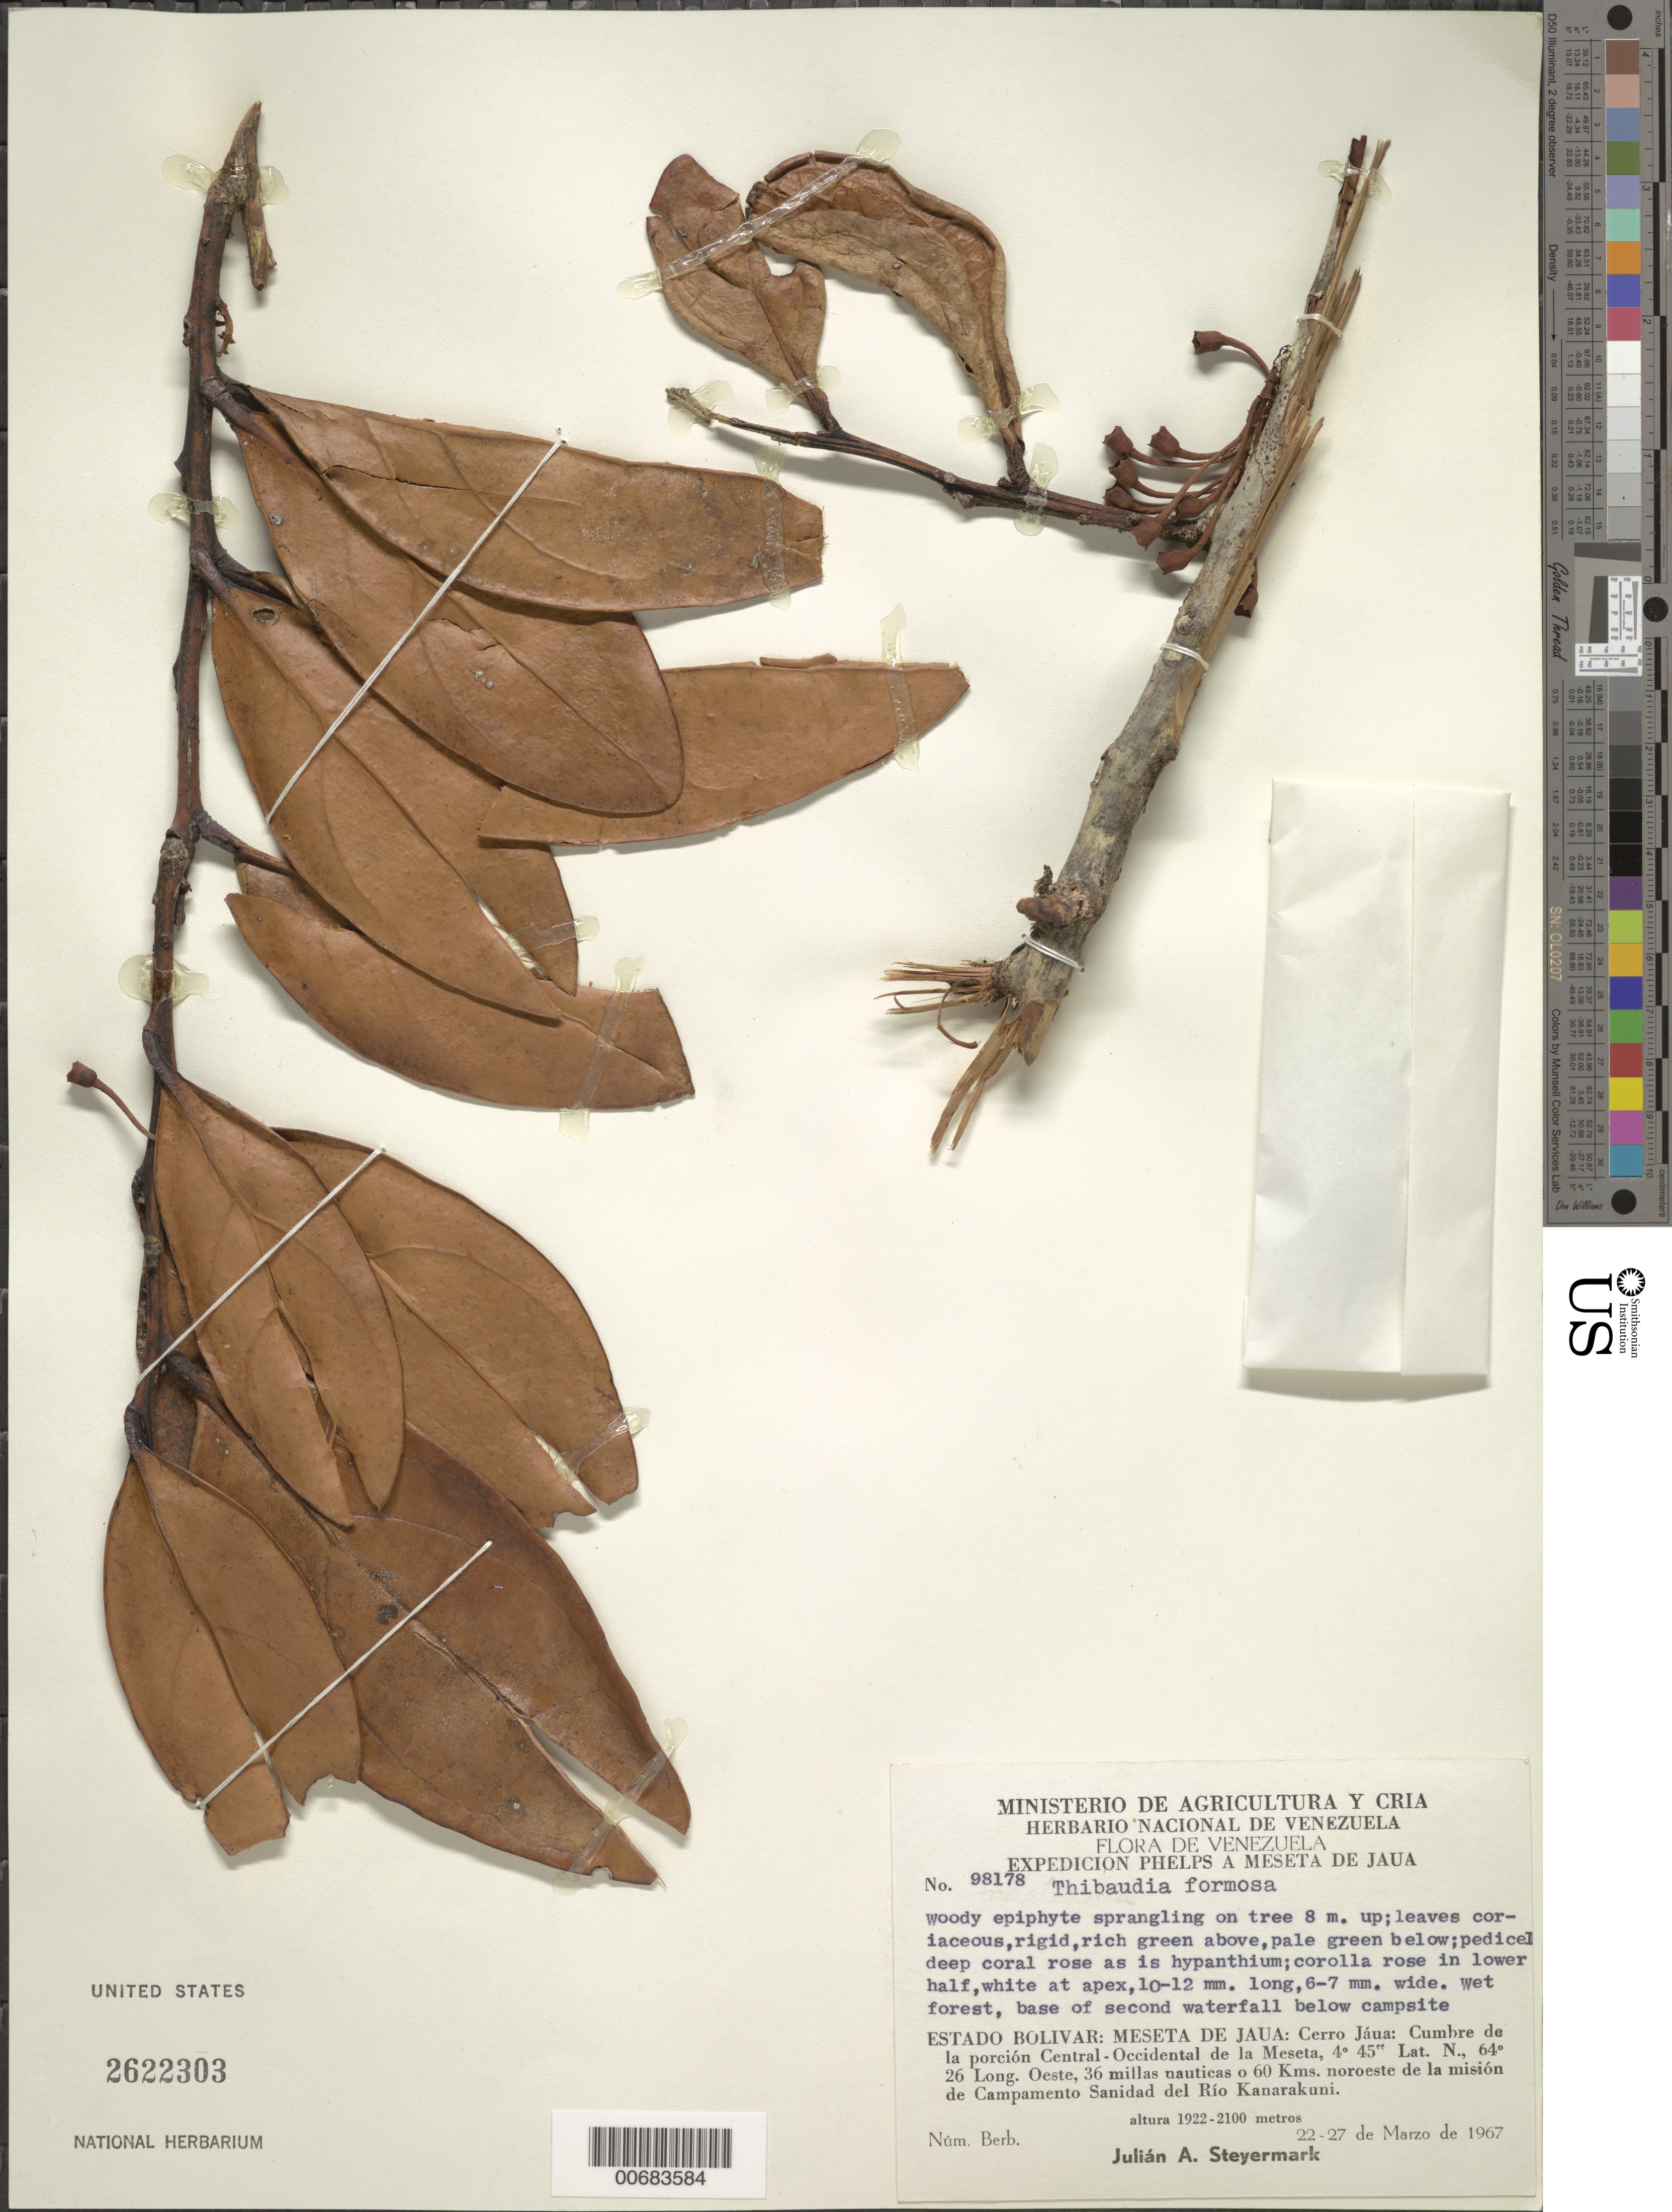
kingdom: Plantae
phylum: Tracheophyta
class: Magnoliopsida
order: Ericales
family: Ericaceae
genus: Thibaudia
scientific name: Thibaudia formosa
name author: (Klotzsch) Hoerold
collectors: J. Steyermark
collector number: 98178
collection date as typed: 22-Mar-67 to 27-Mar-67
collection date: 1967-03-22/1967-03-27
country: Venezuela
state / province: Bolívar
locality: Meseta del Jaua: Cerro Jáua, cumbre de la porcion Central-Occidental de la Meseta, 36 millas nauticas o 60 km NO de la mision de Campamento Sanidad del Río Kanarakuni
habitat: Wet forest at base of waterfall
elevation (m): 1922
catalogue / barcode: US 2622303